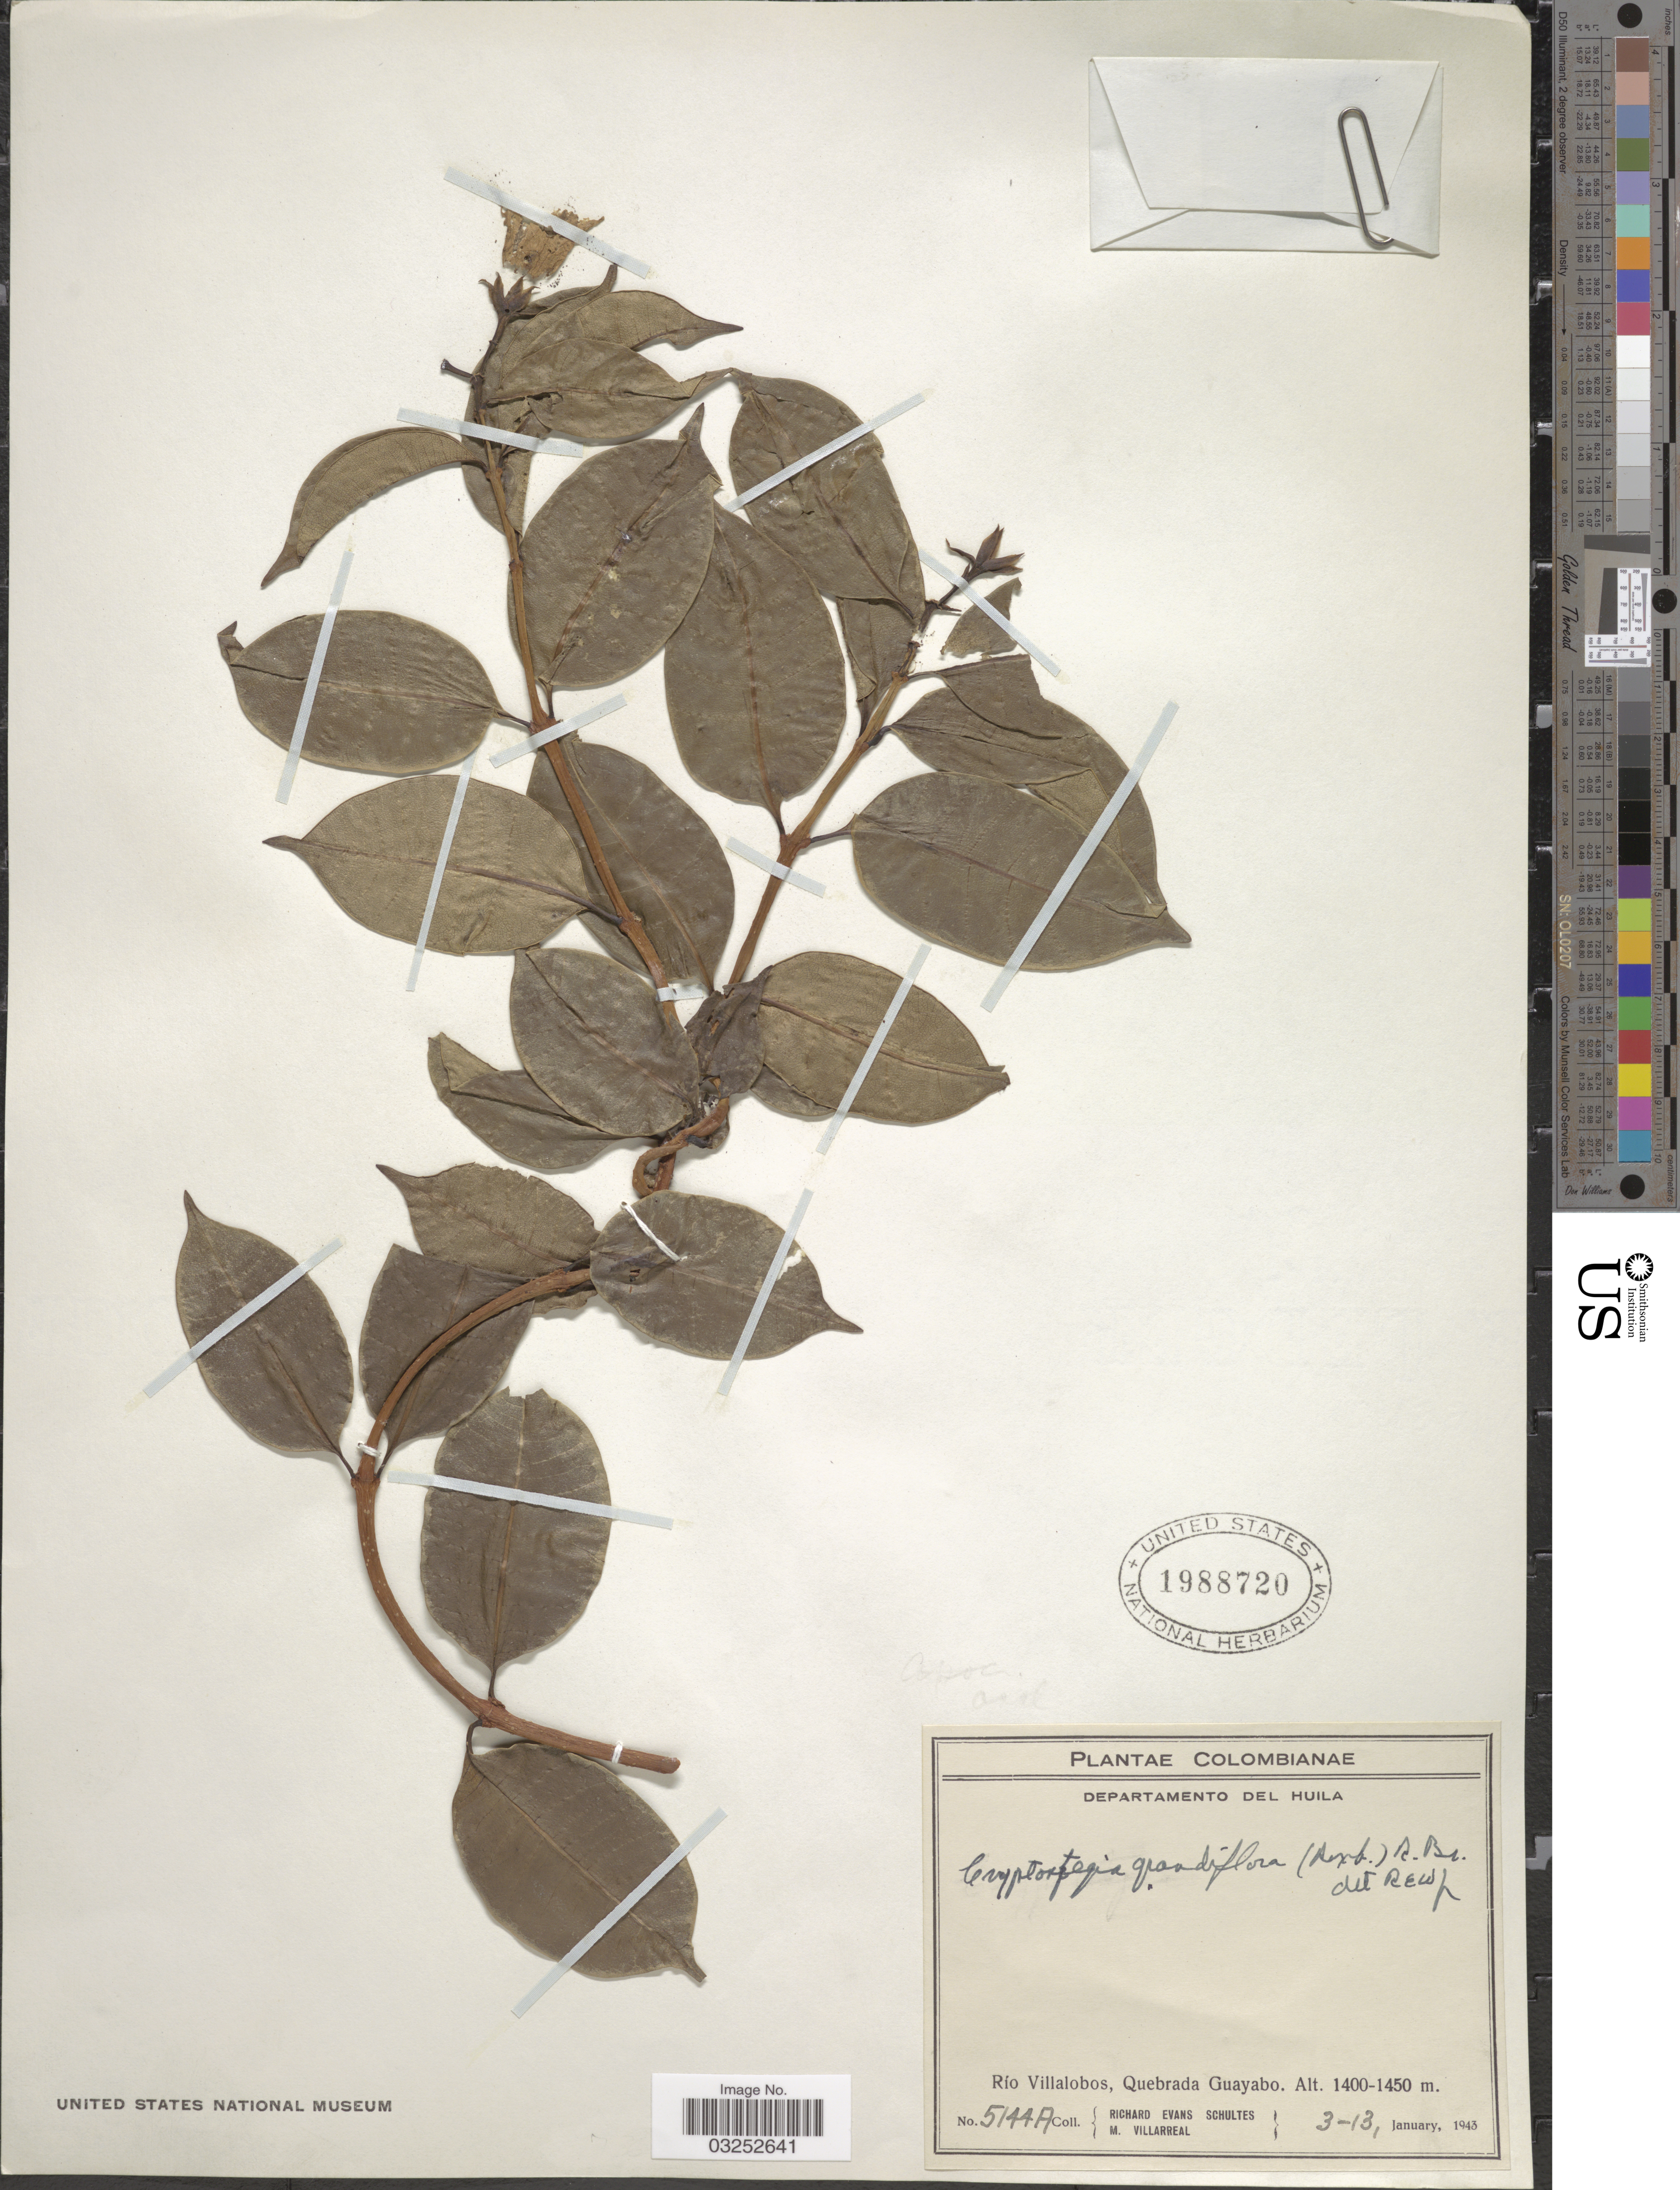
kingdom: Plantae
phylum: Tracheophyta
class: Magnoliopsida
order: Gentianales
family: Apocynaceae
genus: Cryptostegia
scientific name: Cryptostegia grandiflora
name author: Roxb. ex R. Br.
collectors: R. E. Schultes & M. Villarreal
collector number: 514417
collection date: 1943-01-03/1943-01-13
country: Colombia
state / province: Huila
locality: Departamento Del Huila, Río Villalobos, Quebrada Guayabo.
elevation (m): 1400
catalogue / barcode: US 1988720